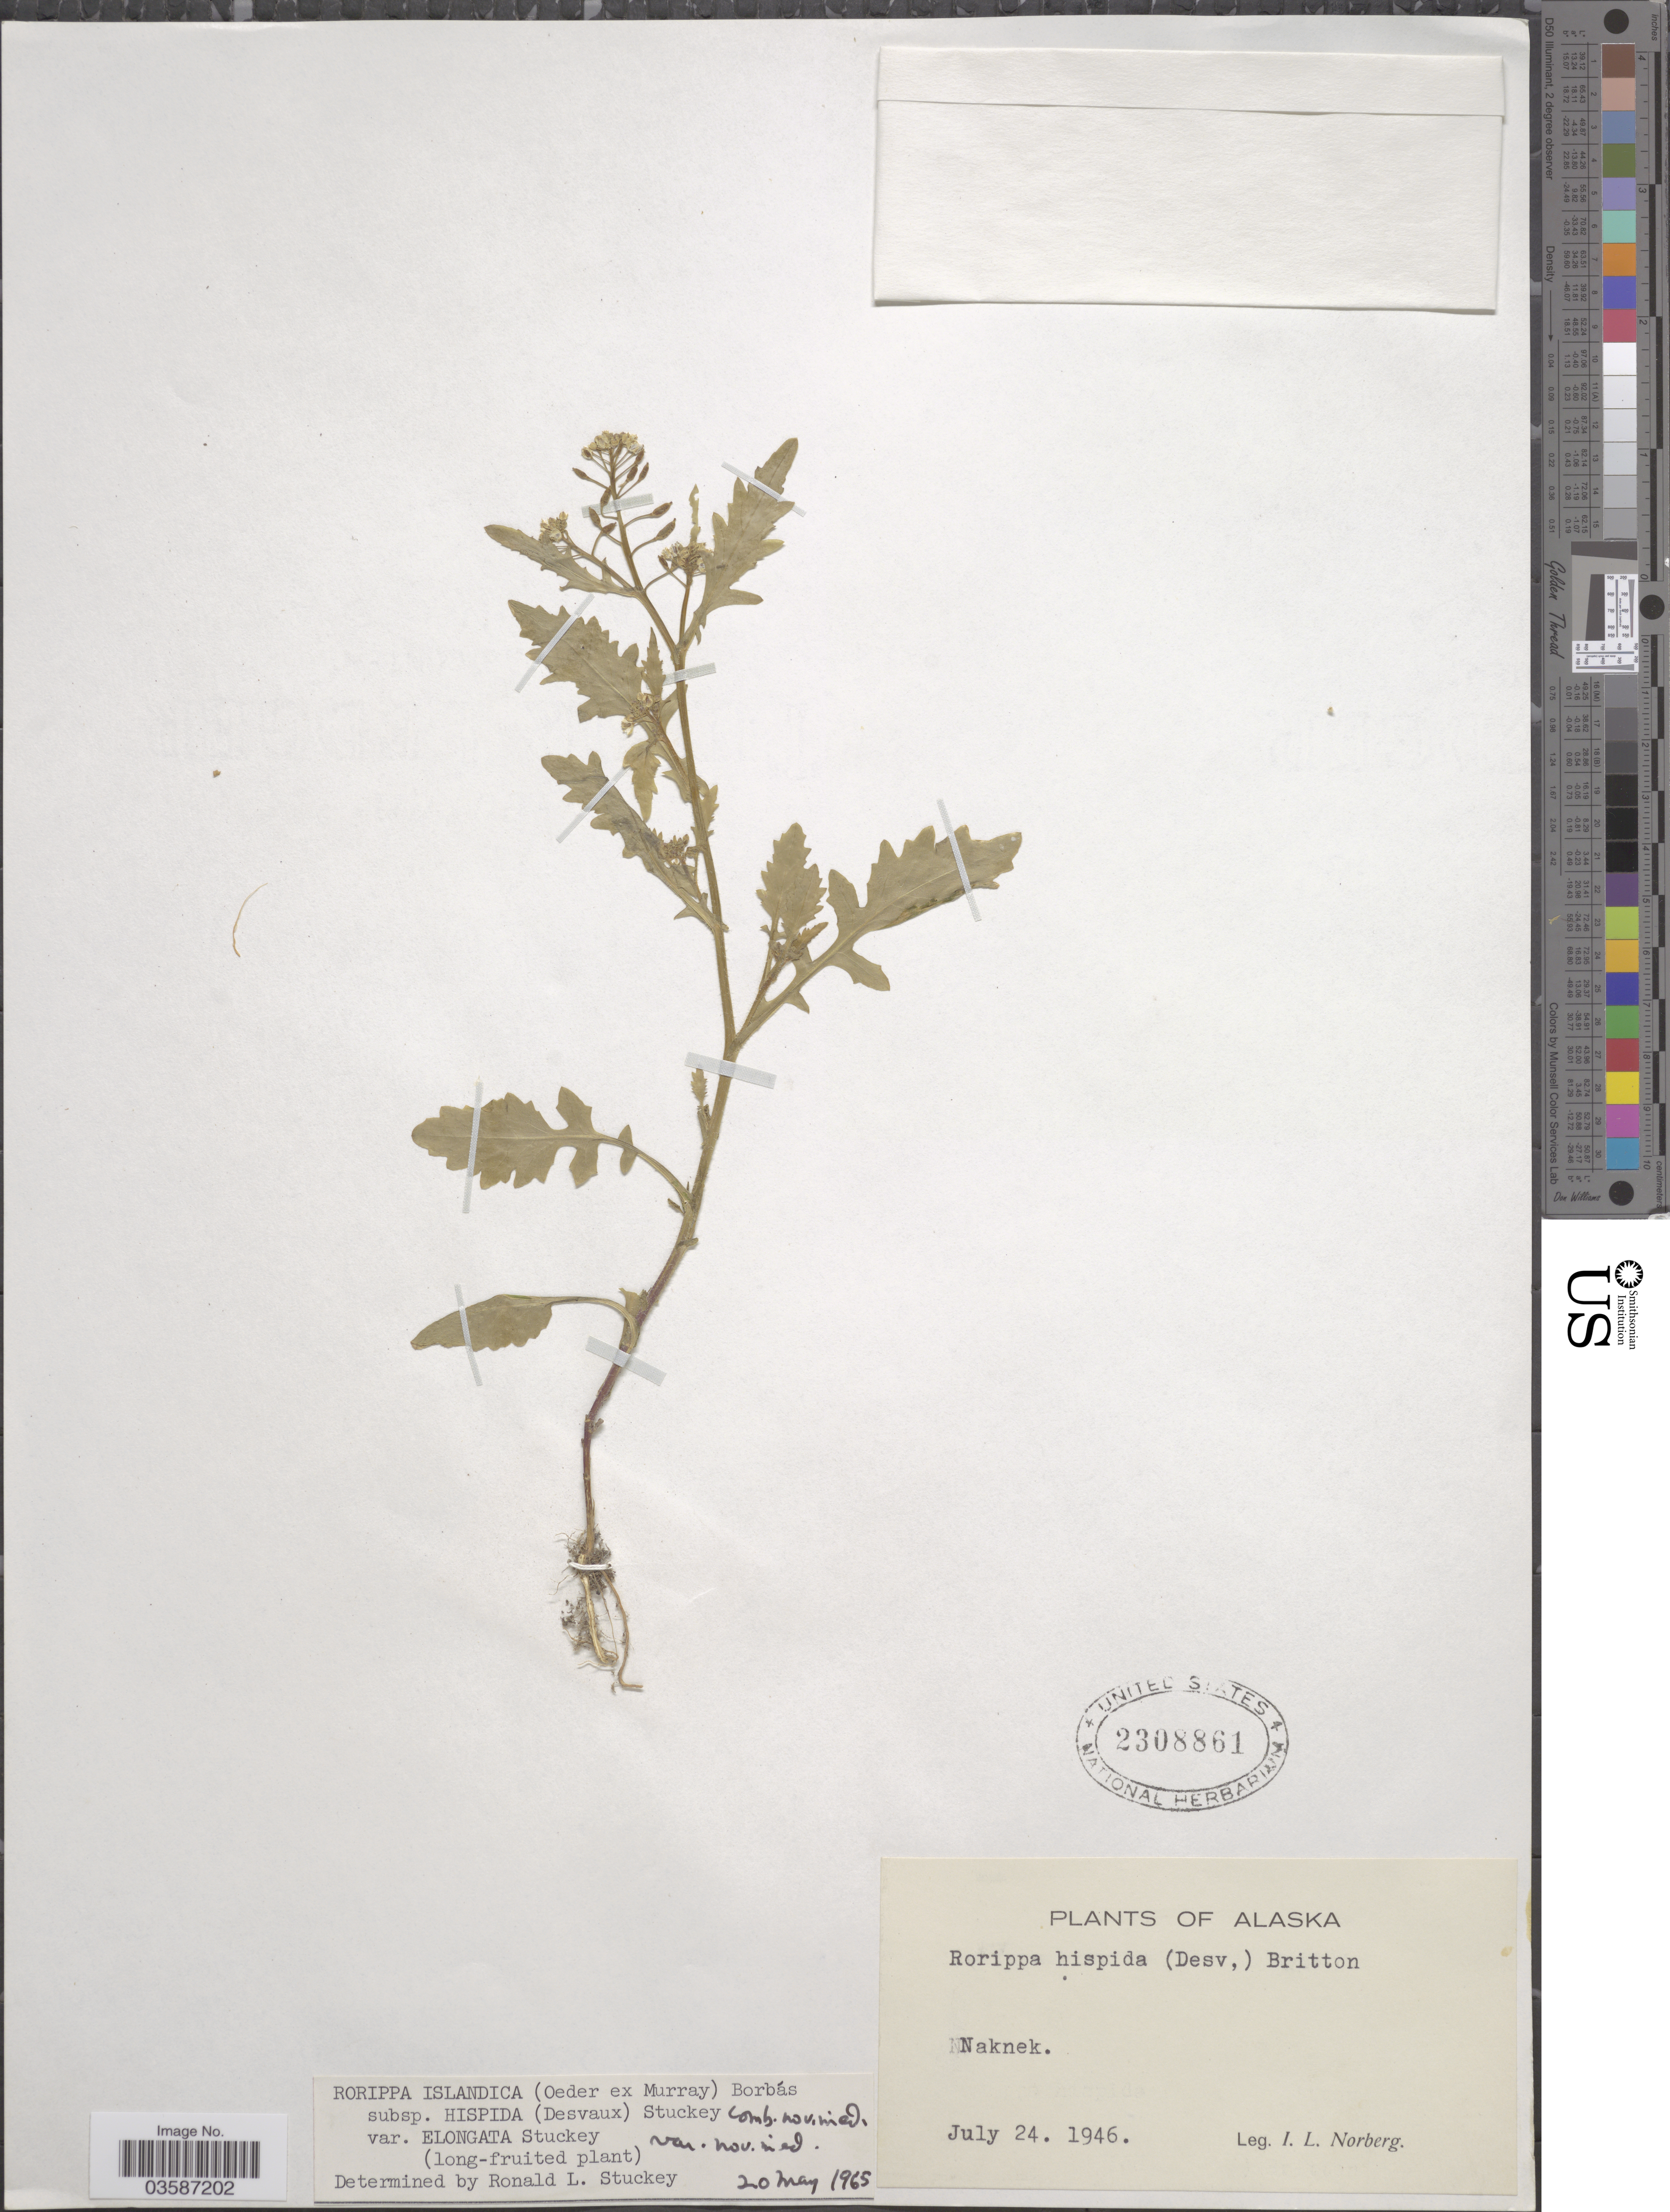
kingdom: Plantae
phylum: Tracheophyta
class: Magnoliopsida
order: Brassicales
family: Brassicaceae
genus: Rorippa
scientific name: Rorippa islandica var. elongata Stuckey var. nov. ined.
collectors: I. Norberg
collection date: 1946-07-24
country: United States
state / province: Alaska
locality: Naknek.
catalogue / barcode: US 2308861